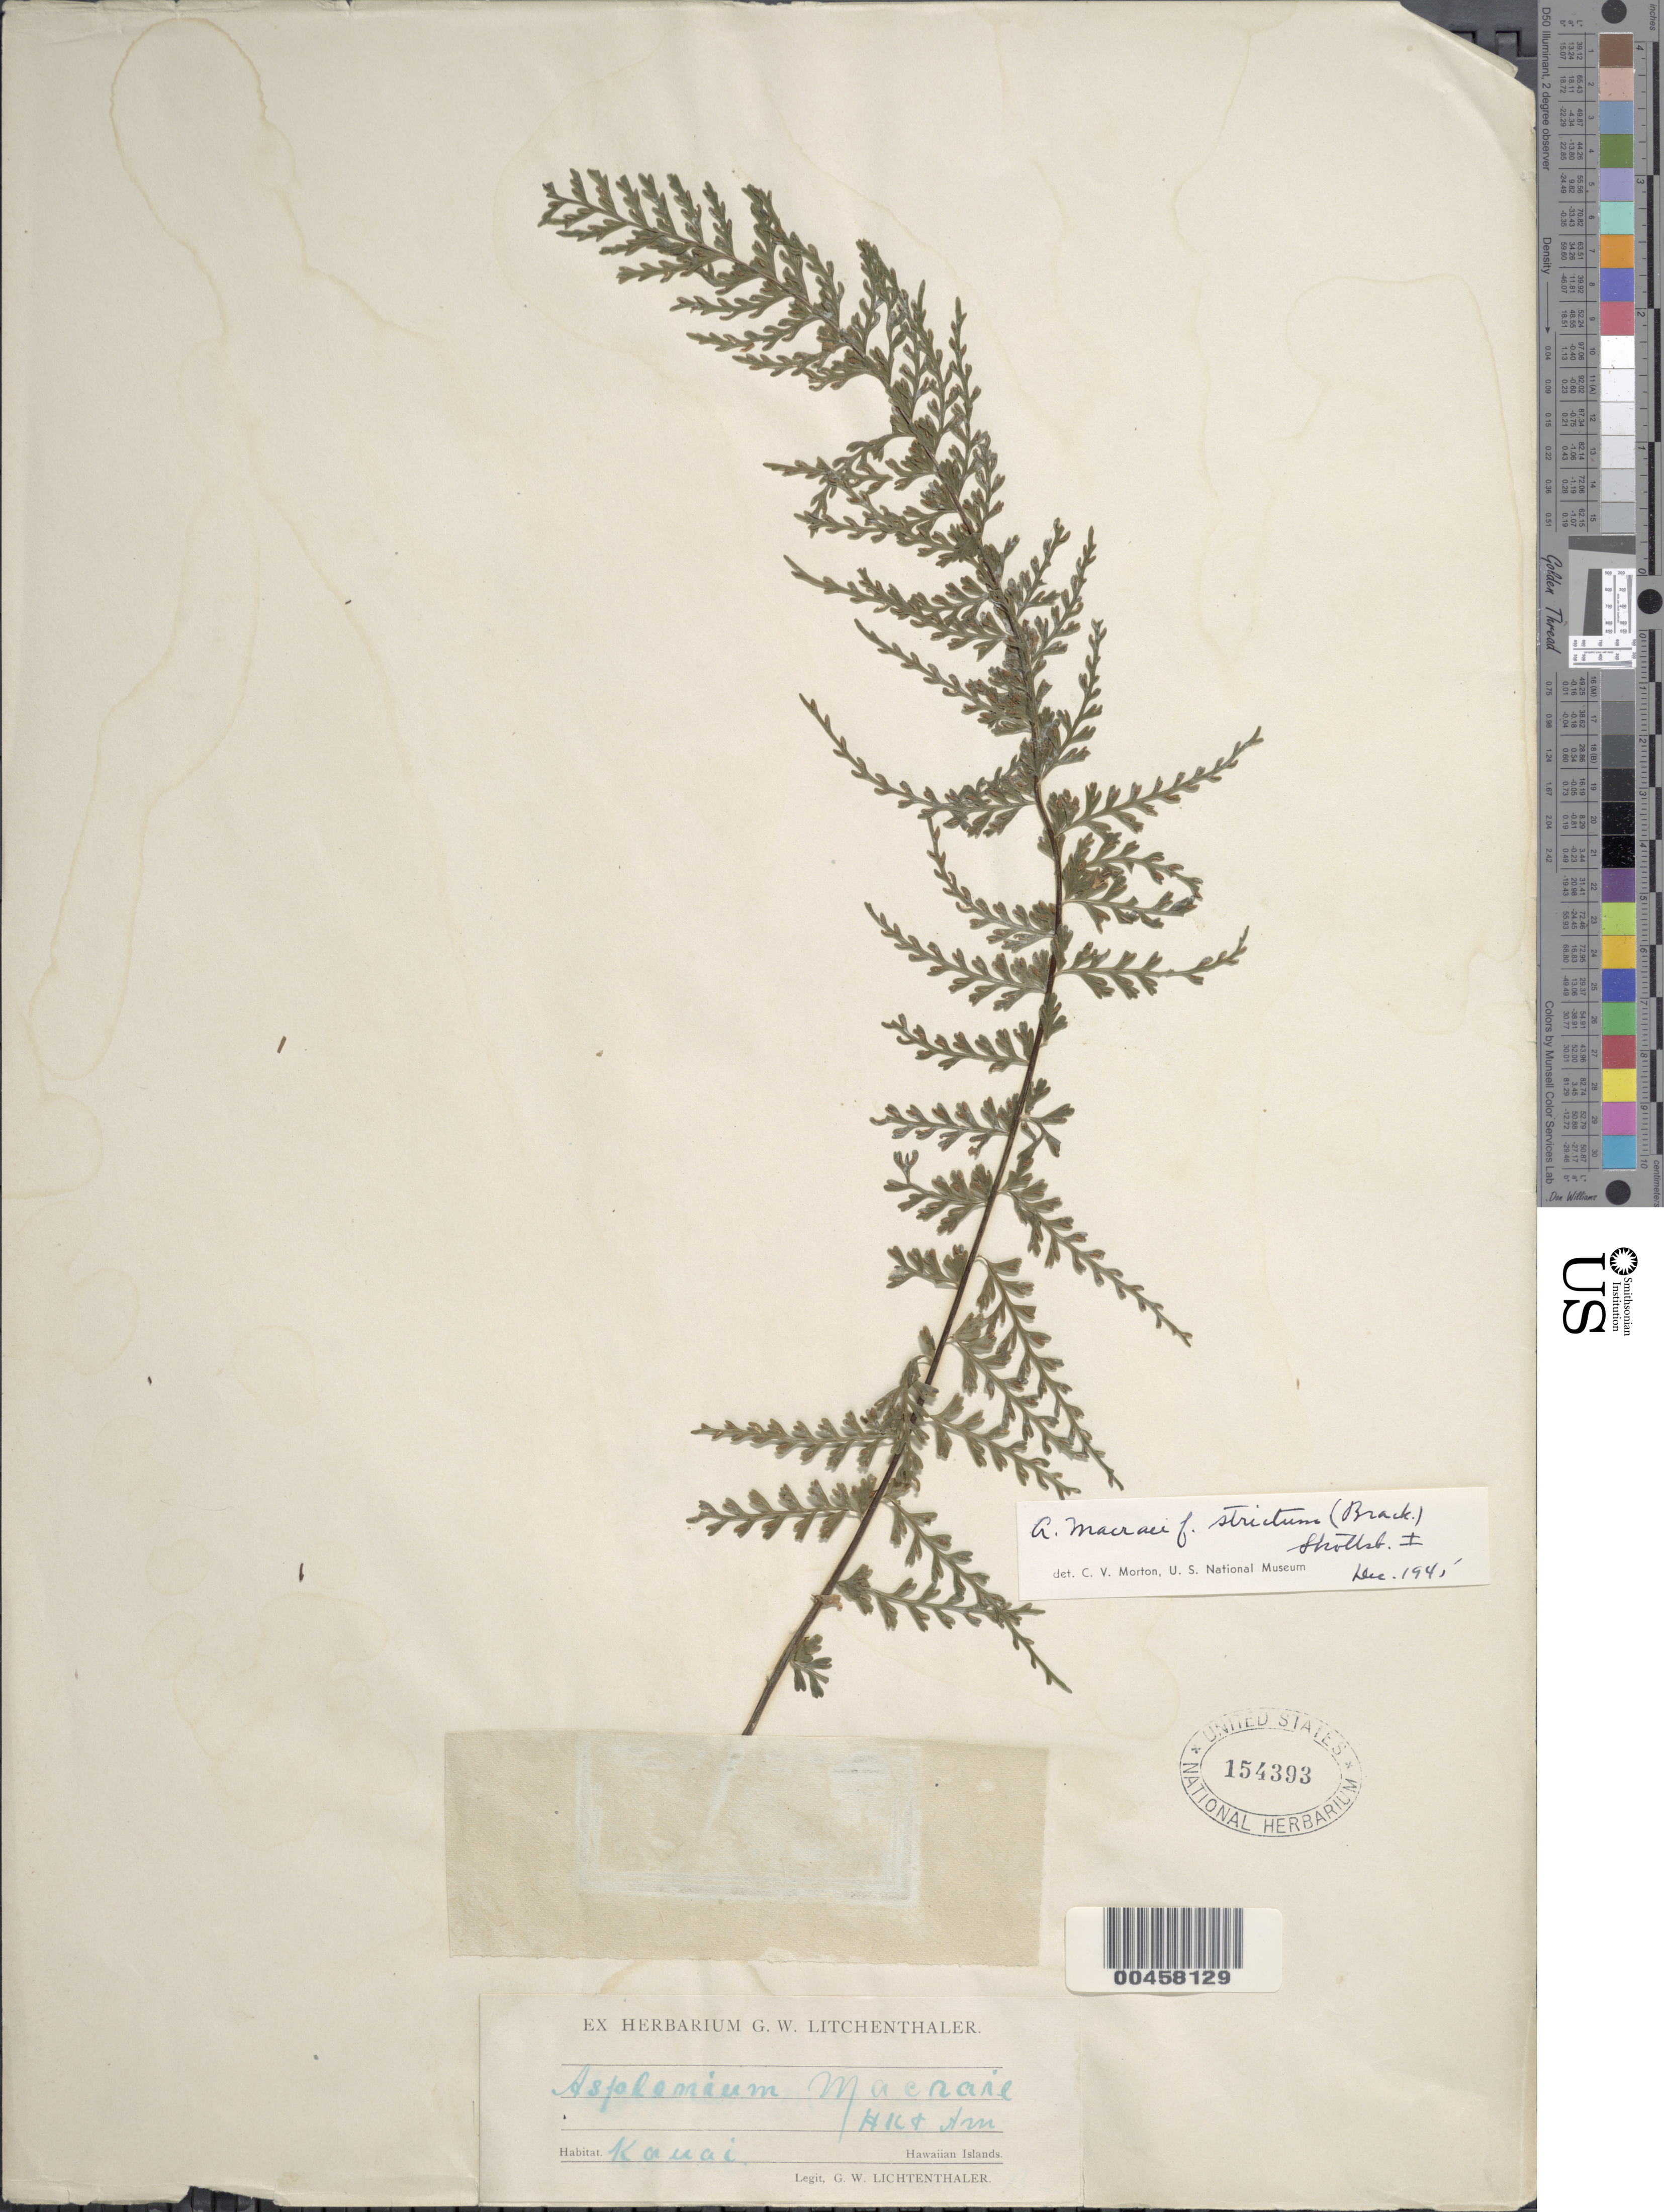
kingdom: Plantae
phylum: Tracheophyta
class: Polypodiopsida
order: Polypodiales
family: Aspleniaceae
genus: Asplenium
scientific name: Asplenium macraei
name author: Hook. & Grev.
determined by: Wagner, W. L., (BOT), Smithsonian Institution - National Museum of Natural History (UNITED STATES)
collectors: G. Lichtenthaler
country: United States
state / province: Hawaii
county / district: Kauai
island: Kaua'i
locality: Hawaiian Islands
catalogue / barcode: US 154393